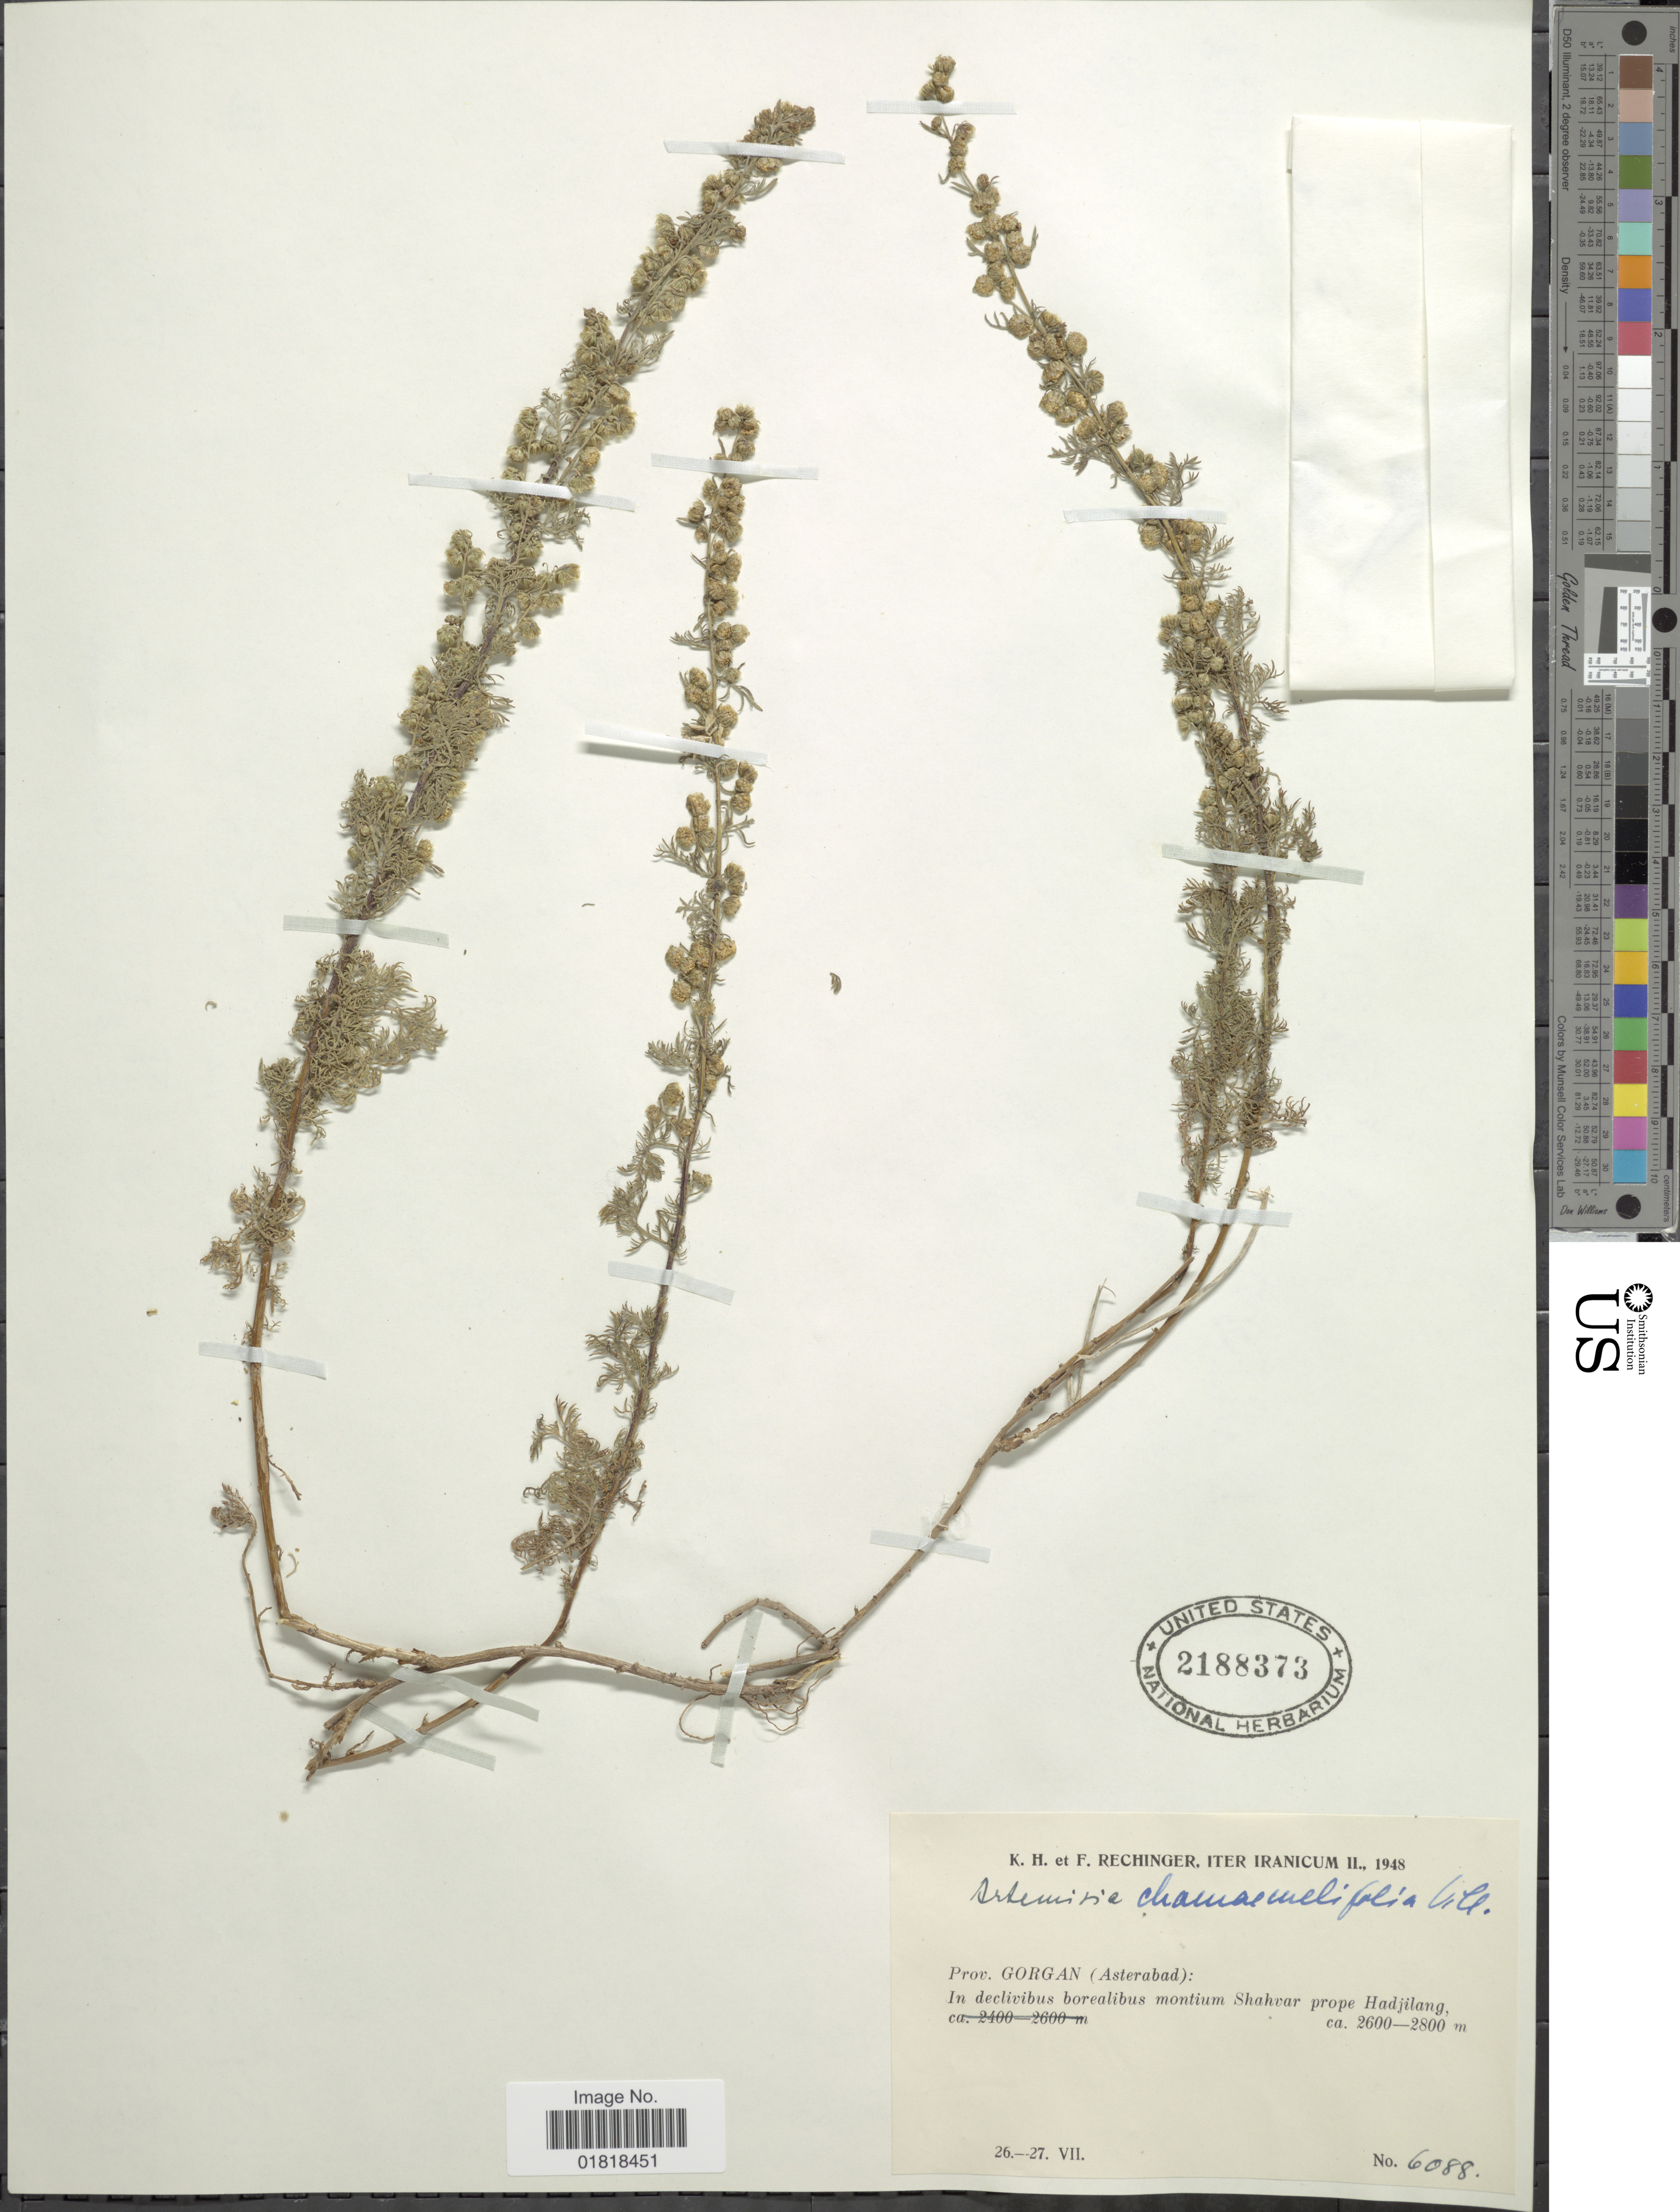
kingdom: Plantae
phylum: Tracheophyta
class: Magnoliopsida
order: Asterales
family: Asteraceae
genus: Artemisia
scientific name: Artemisia chamaemelifolia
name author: Vill.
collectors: K. H. Rechinger & F. Rechinger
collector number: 6088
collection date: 1948-07-26/1948-07-27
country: Iran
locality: Prov. Gorgan (Asterabad): in declivibus borealibus montium Shahvar prope Hadjilang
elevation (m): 2600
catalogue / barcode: US 2188373